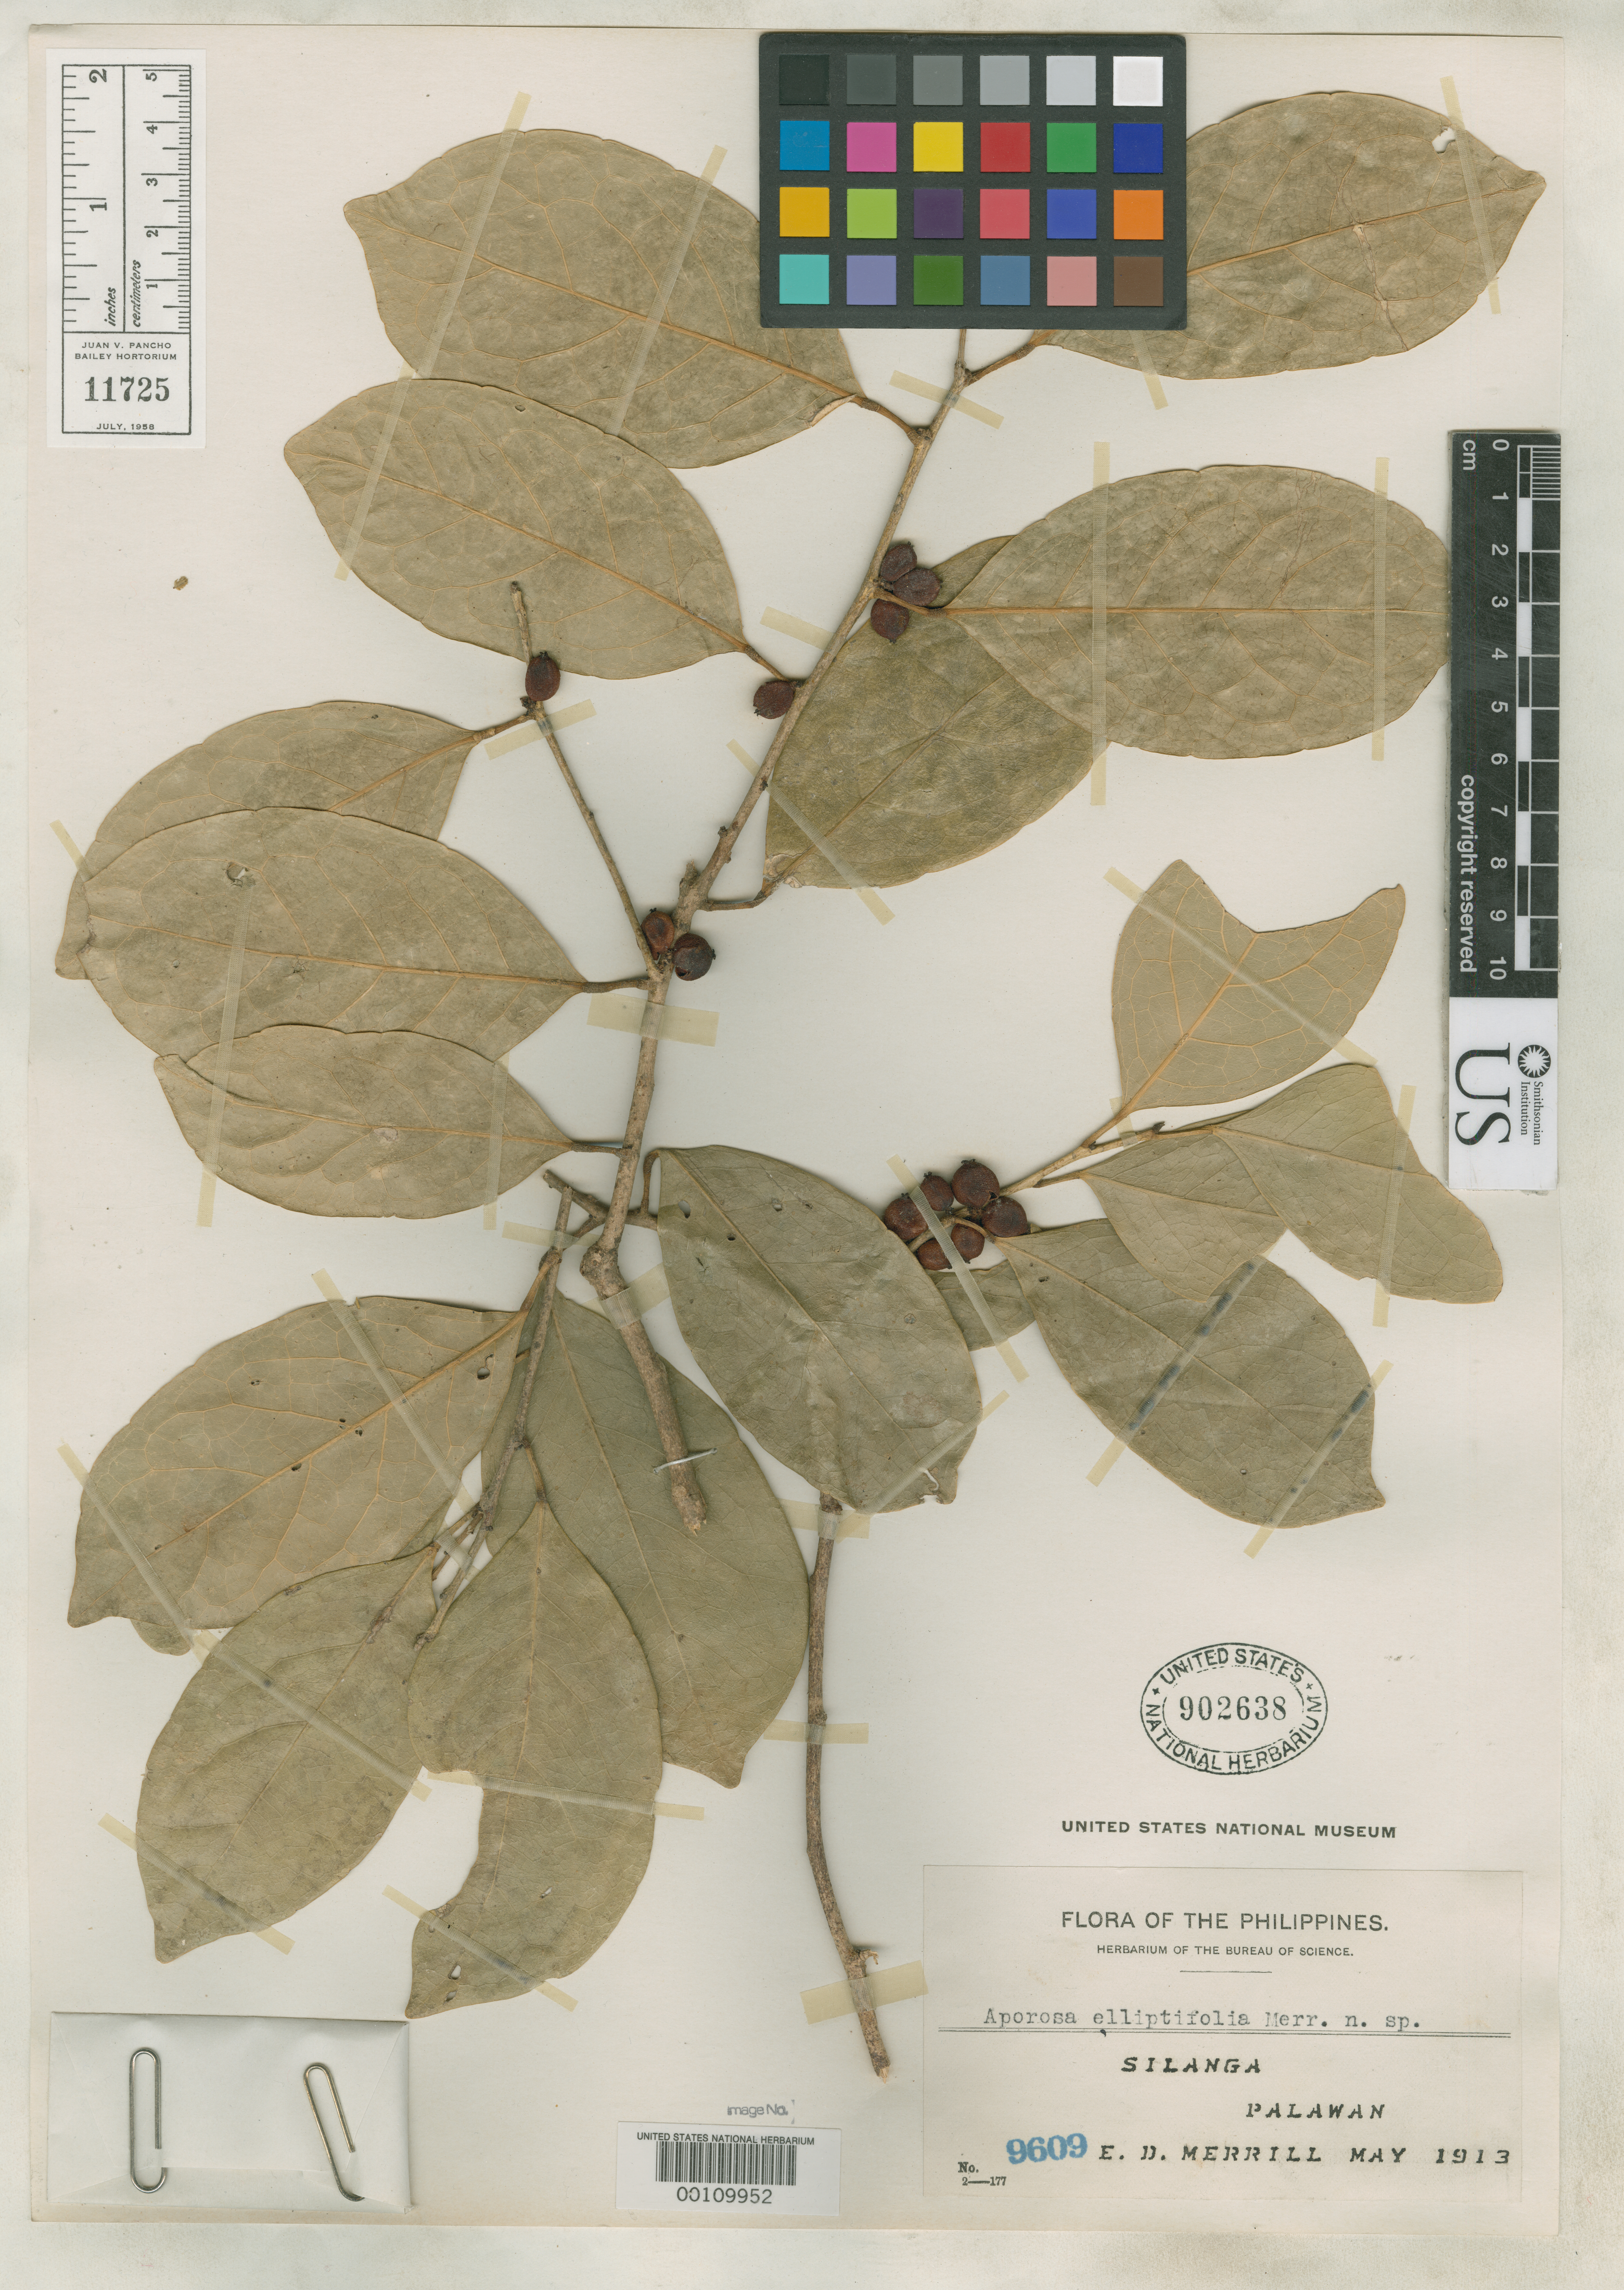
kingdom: Plantae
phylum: Tracheophyta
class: Magnoliopsida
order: Malpighiales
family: Phyllanthaceae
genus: Aporosa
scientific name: Aporosa elliptifolia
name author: Merr.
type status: Isotype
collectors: E. D. Merrill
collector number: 9609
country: Philippines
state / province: Mimaropa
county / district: Palawan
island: Palawan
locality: Silanga.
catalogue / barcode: US 902638